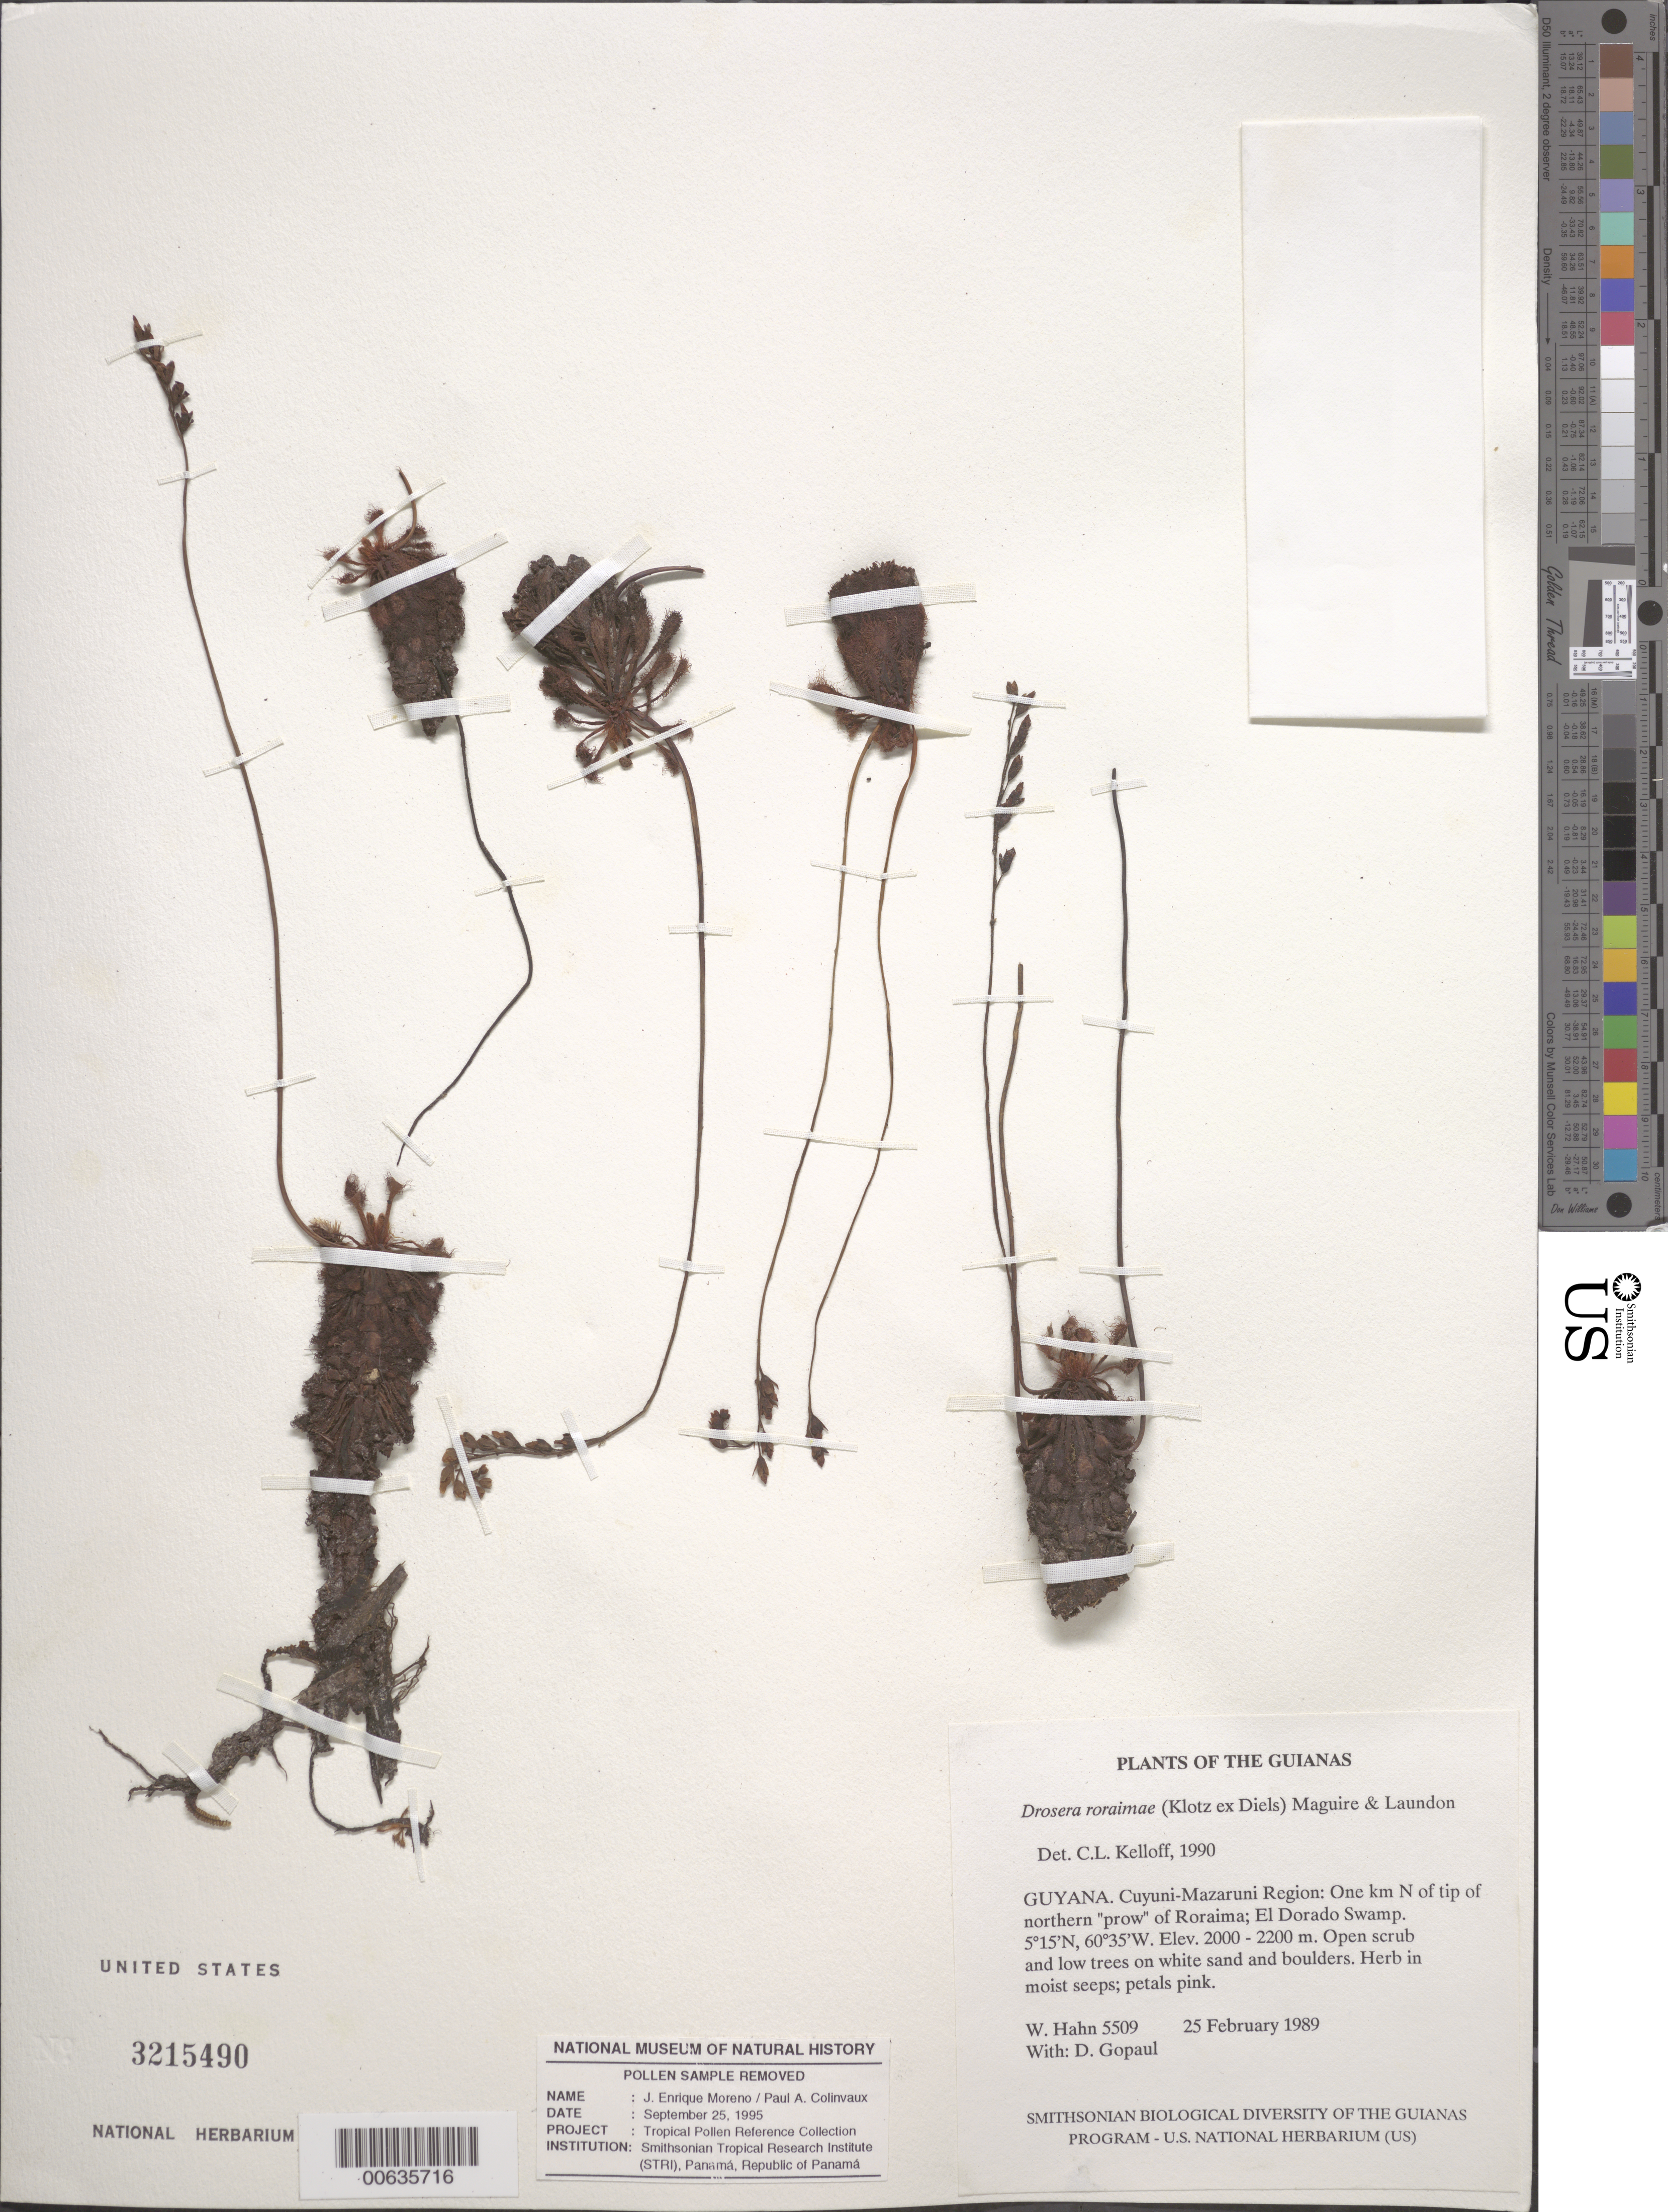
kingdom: Plantae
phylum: Tracheophyta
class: Magnoliopsida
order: Caryophyllales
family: Droseraceae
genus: Drosera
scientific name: Drosera roraimae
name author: (Klotzsch ex Diels) Maguire & J.R. Laundon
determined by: Kelloff, Carol L., (US), Smithsonian Institution - National Museum of Natural History (UNITED STATES)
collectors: W. Hahn & D. Gopaul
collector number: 5509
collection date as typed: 25 February 1989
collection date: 1989-02-25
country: Guyana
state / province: Cuyuni-Mazaruni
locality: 1 km N of tip of northern "prow" of Roraima; El Dorado Swamp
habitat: Open scrub and low trees on white sand and boulders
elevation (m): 2000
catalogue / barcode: US 3215490